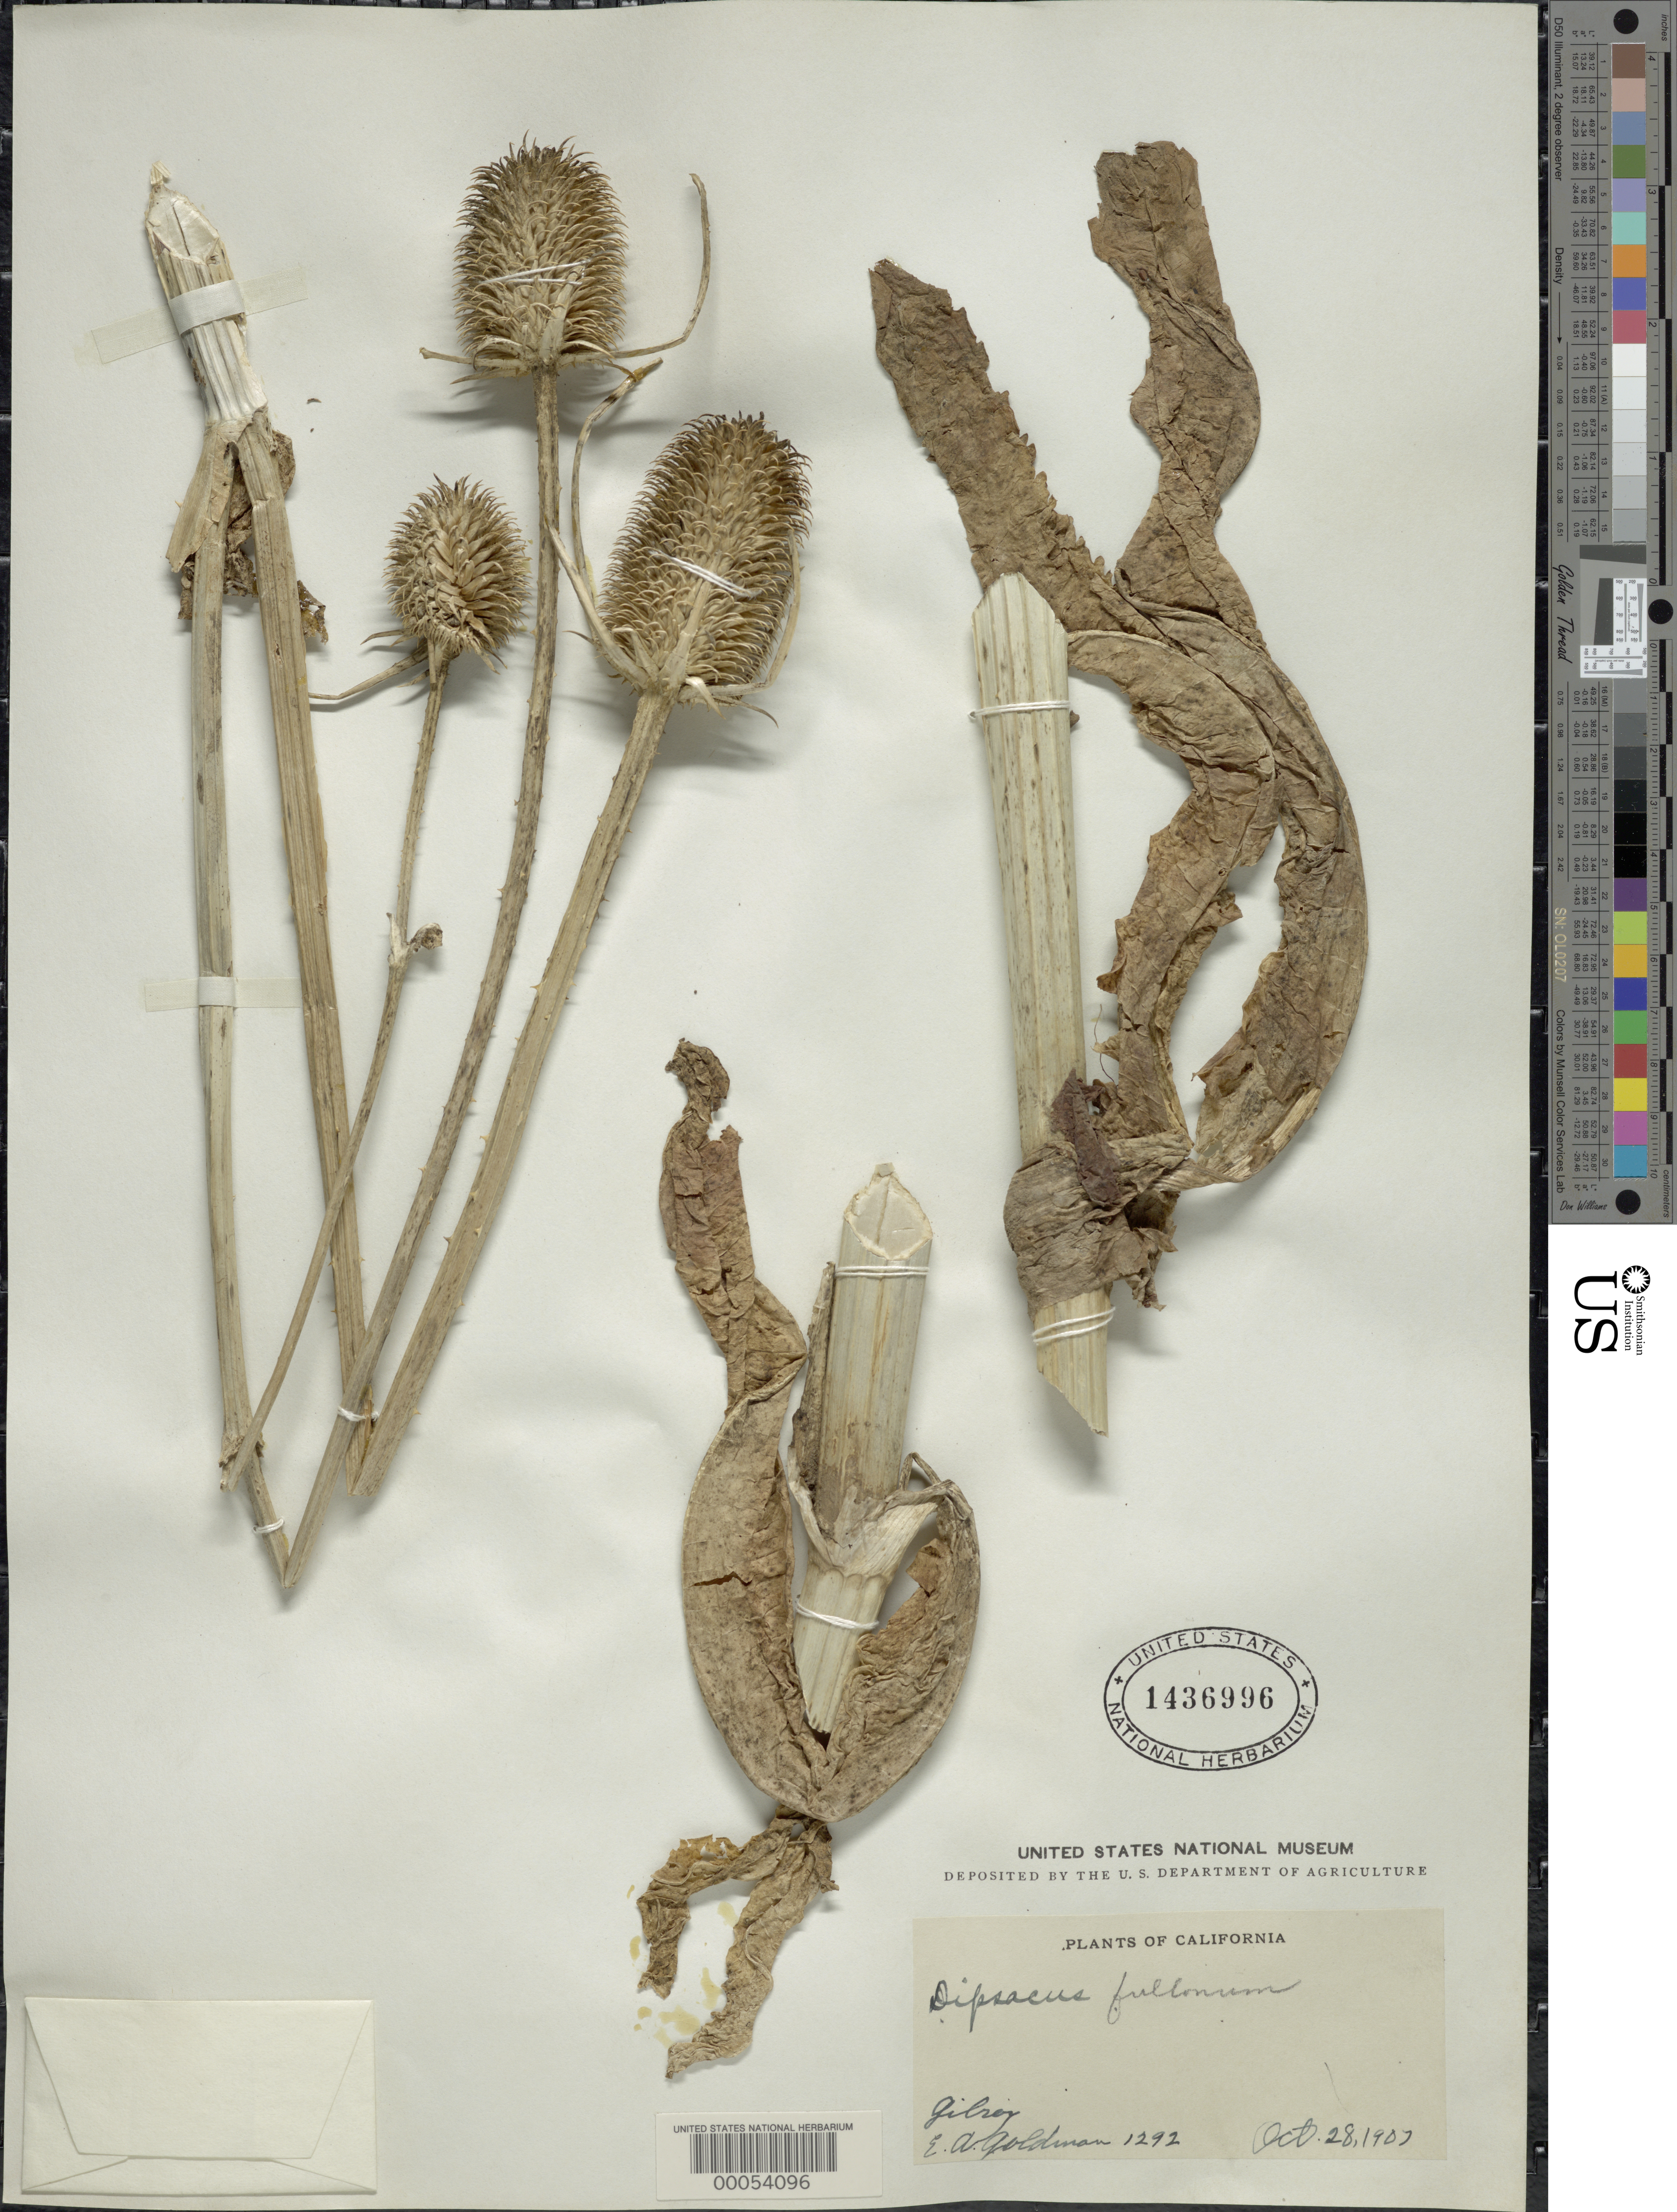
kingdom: Plantae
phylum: Tracheophyta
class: Magnoliopsida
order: Dipsacales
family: Caprifoliaceae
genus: Dipsacus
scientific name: Dipsacus fullonum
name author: L.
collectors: E. A. Goldman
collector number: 1292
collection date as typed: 28 Oct 1907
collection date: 1907-10-28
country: United States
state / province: California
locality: Gilroy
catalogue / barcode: US 1436996